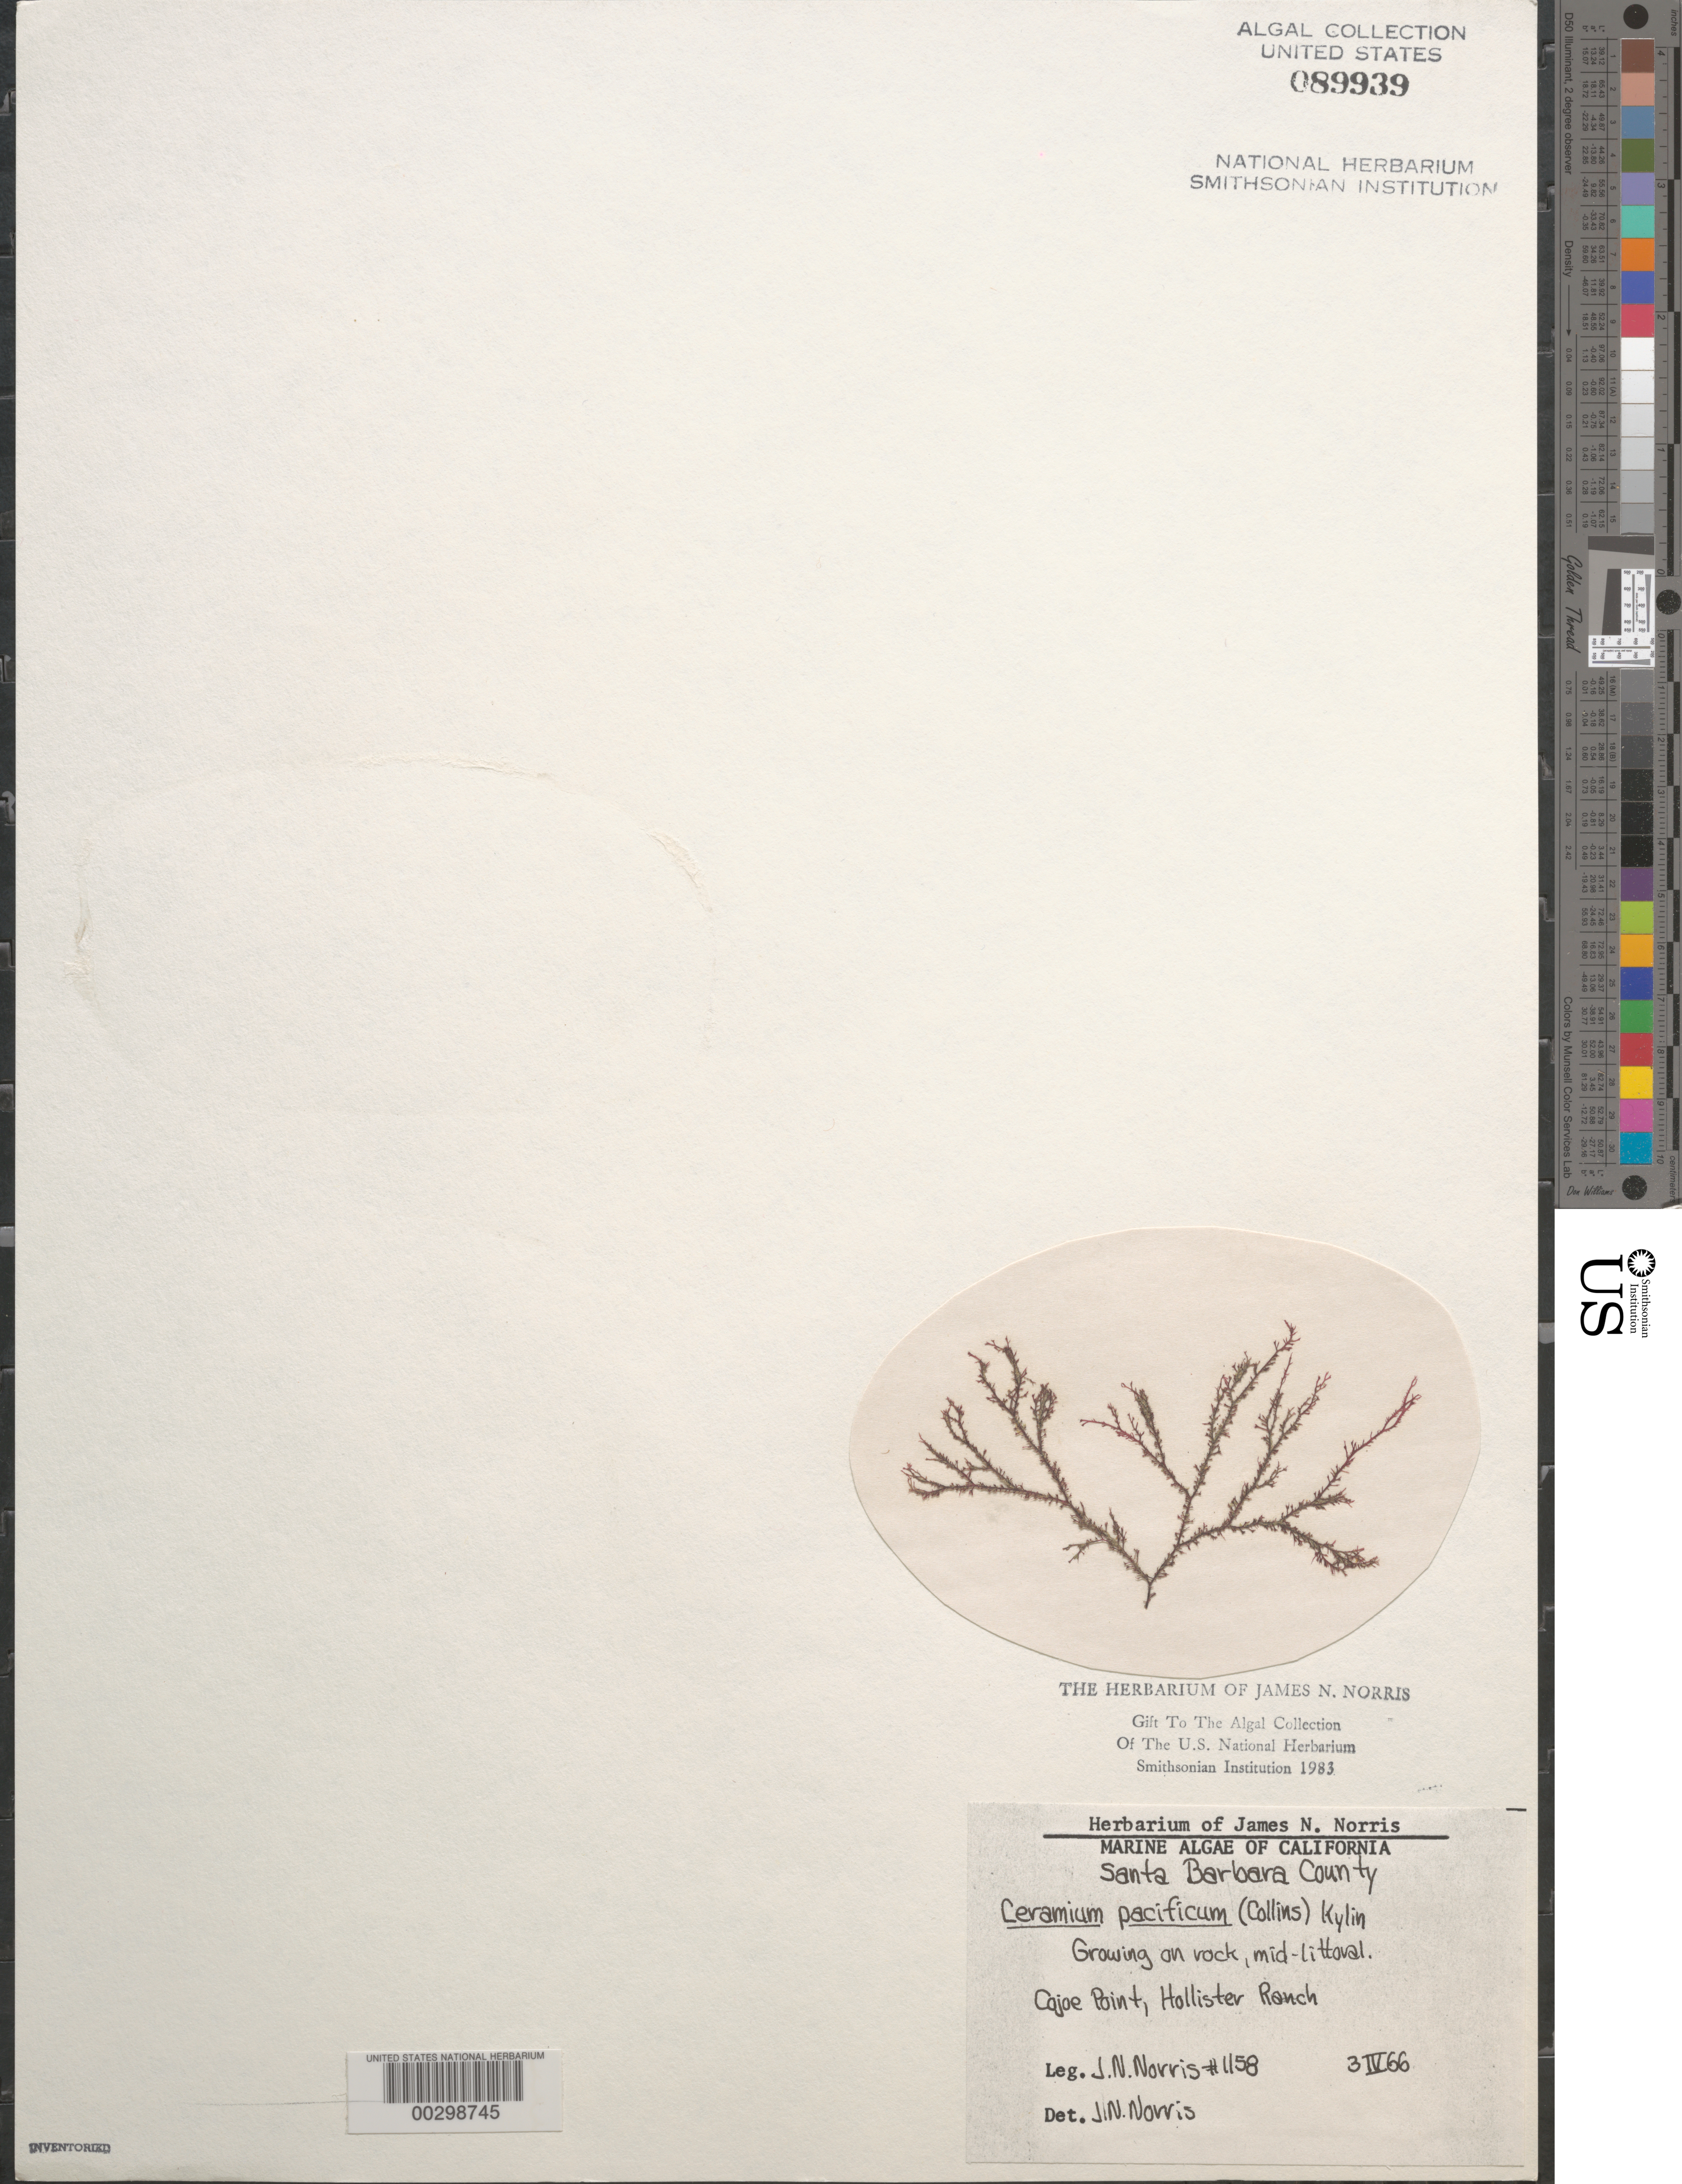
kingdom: Plantae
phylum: Rhodophyta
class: Florideophyceae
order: Ceramiales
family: Ceramiaceae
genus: Ceramium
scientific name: Ceramium pacificum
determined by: Norris, James N.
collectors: J. N. Norris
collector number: JN-1158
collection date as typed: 03 Apr 1966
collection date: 1966-04-03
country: United States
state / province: California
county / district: Santa Barbara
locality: Cojo Point, Hollister Ranch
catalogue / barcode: US 89939